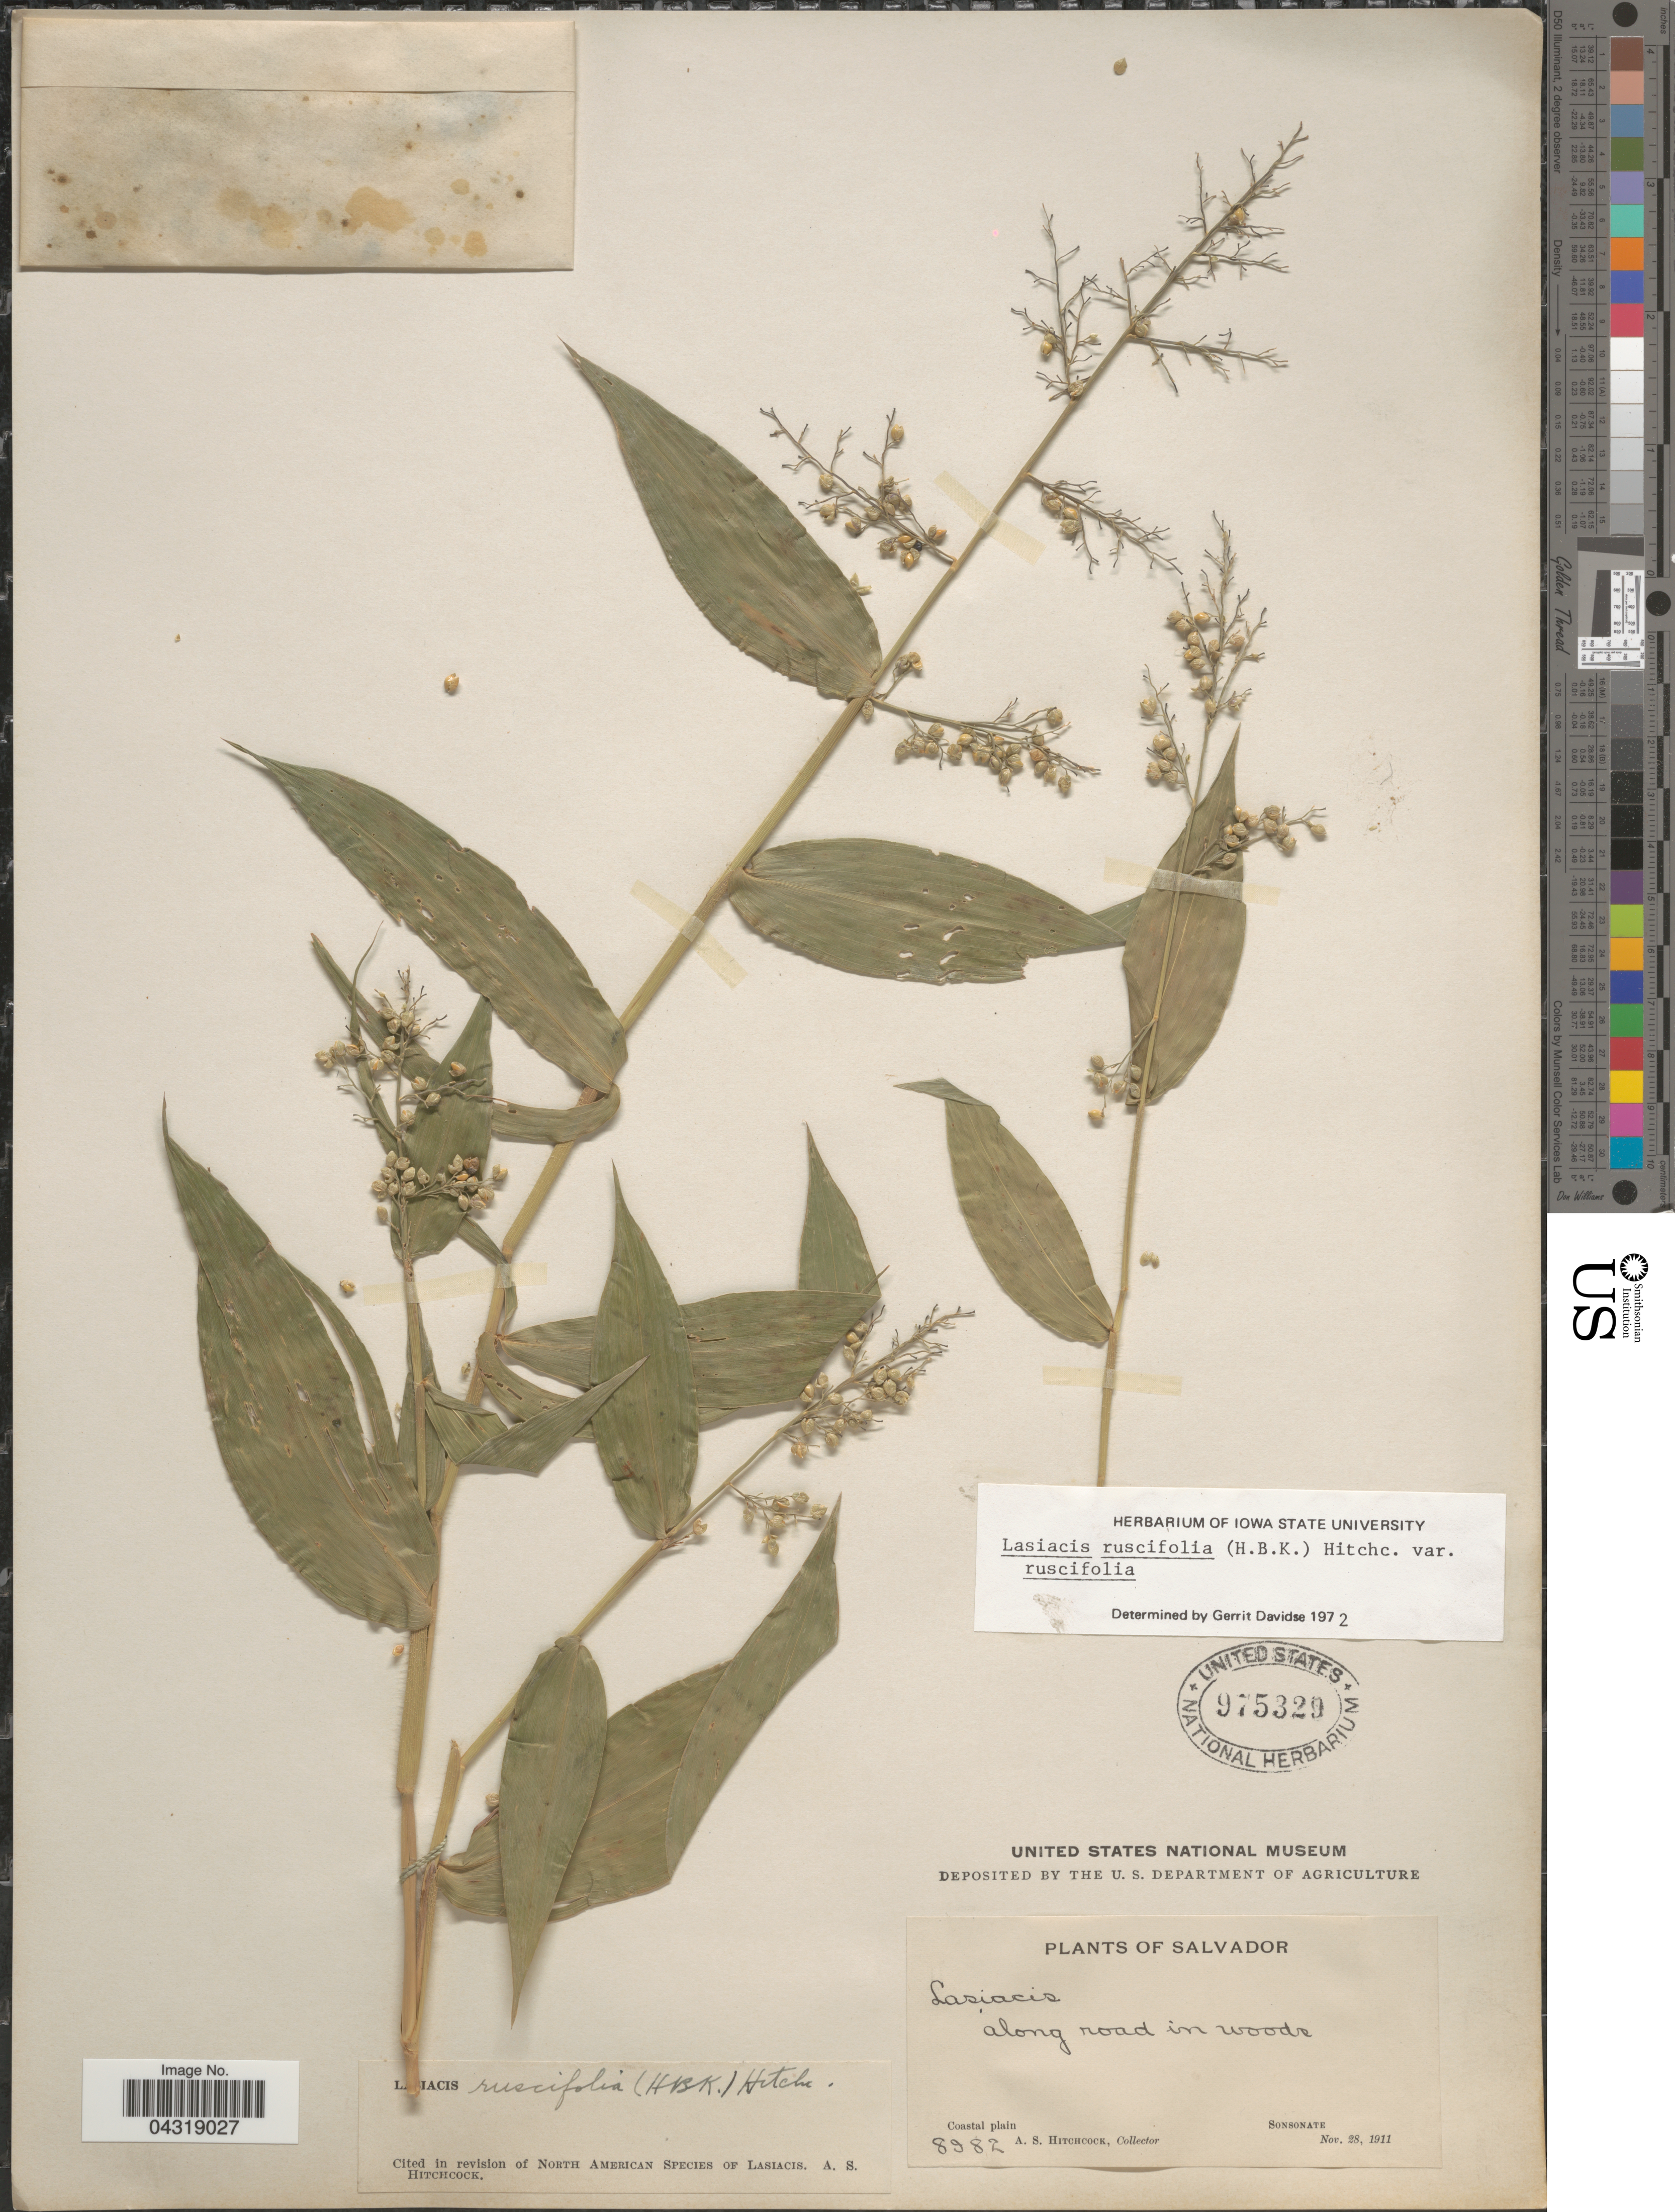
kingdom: Plantae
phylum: Tracheophyta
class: Liliopsida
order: Poales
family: Poaceae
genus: Lasiacis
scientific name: Lasiacis ruscifolia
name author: (Kunth) Hitchc.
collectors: A. S. Hitchcock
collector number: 8982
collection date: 1911-11-28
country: El Salvador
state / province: Sonsonate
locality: Along road in woods. Coastal plain.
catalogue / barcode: US 975329